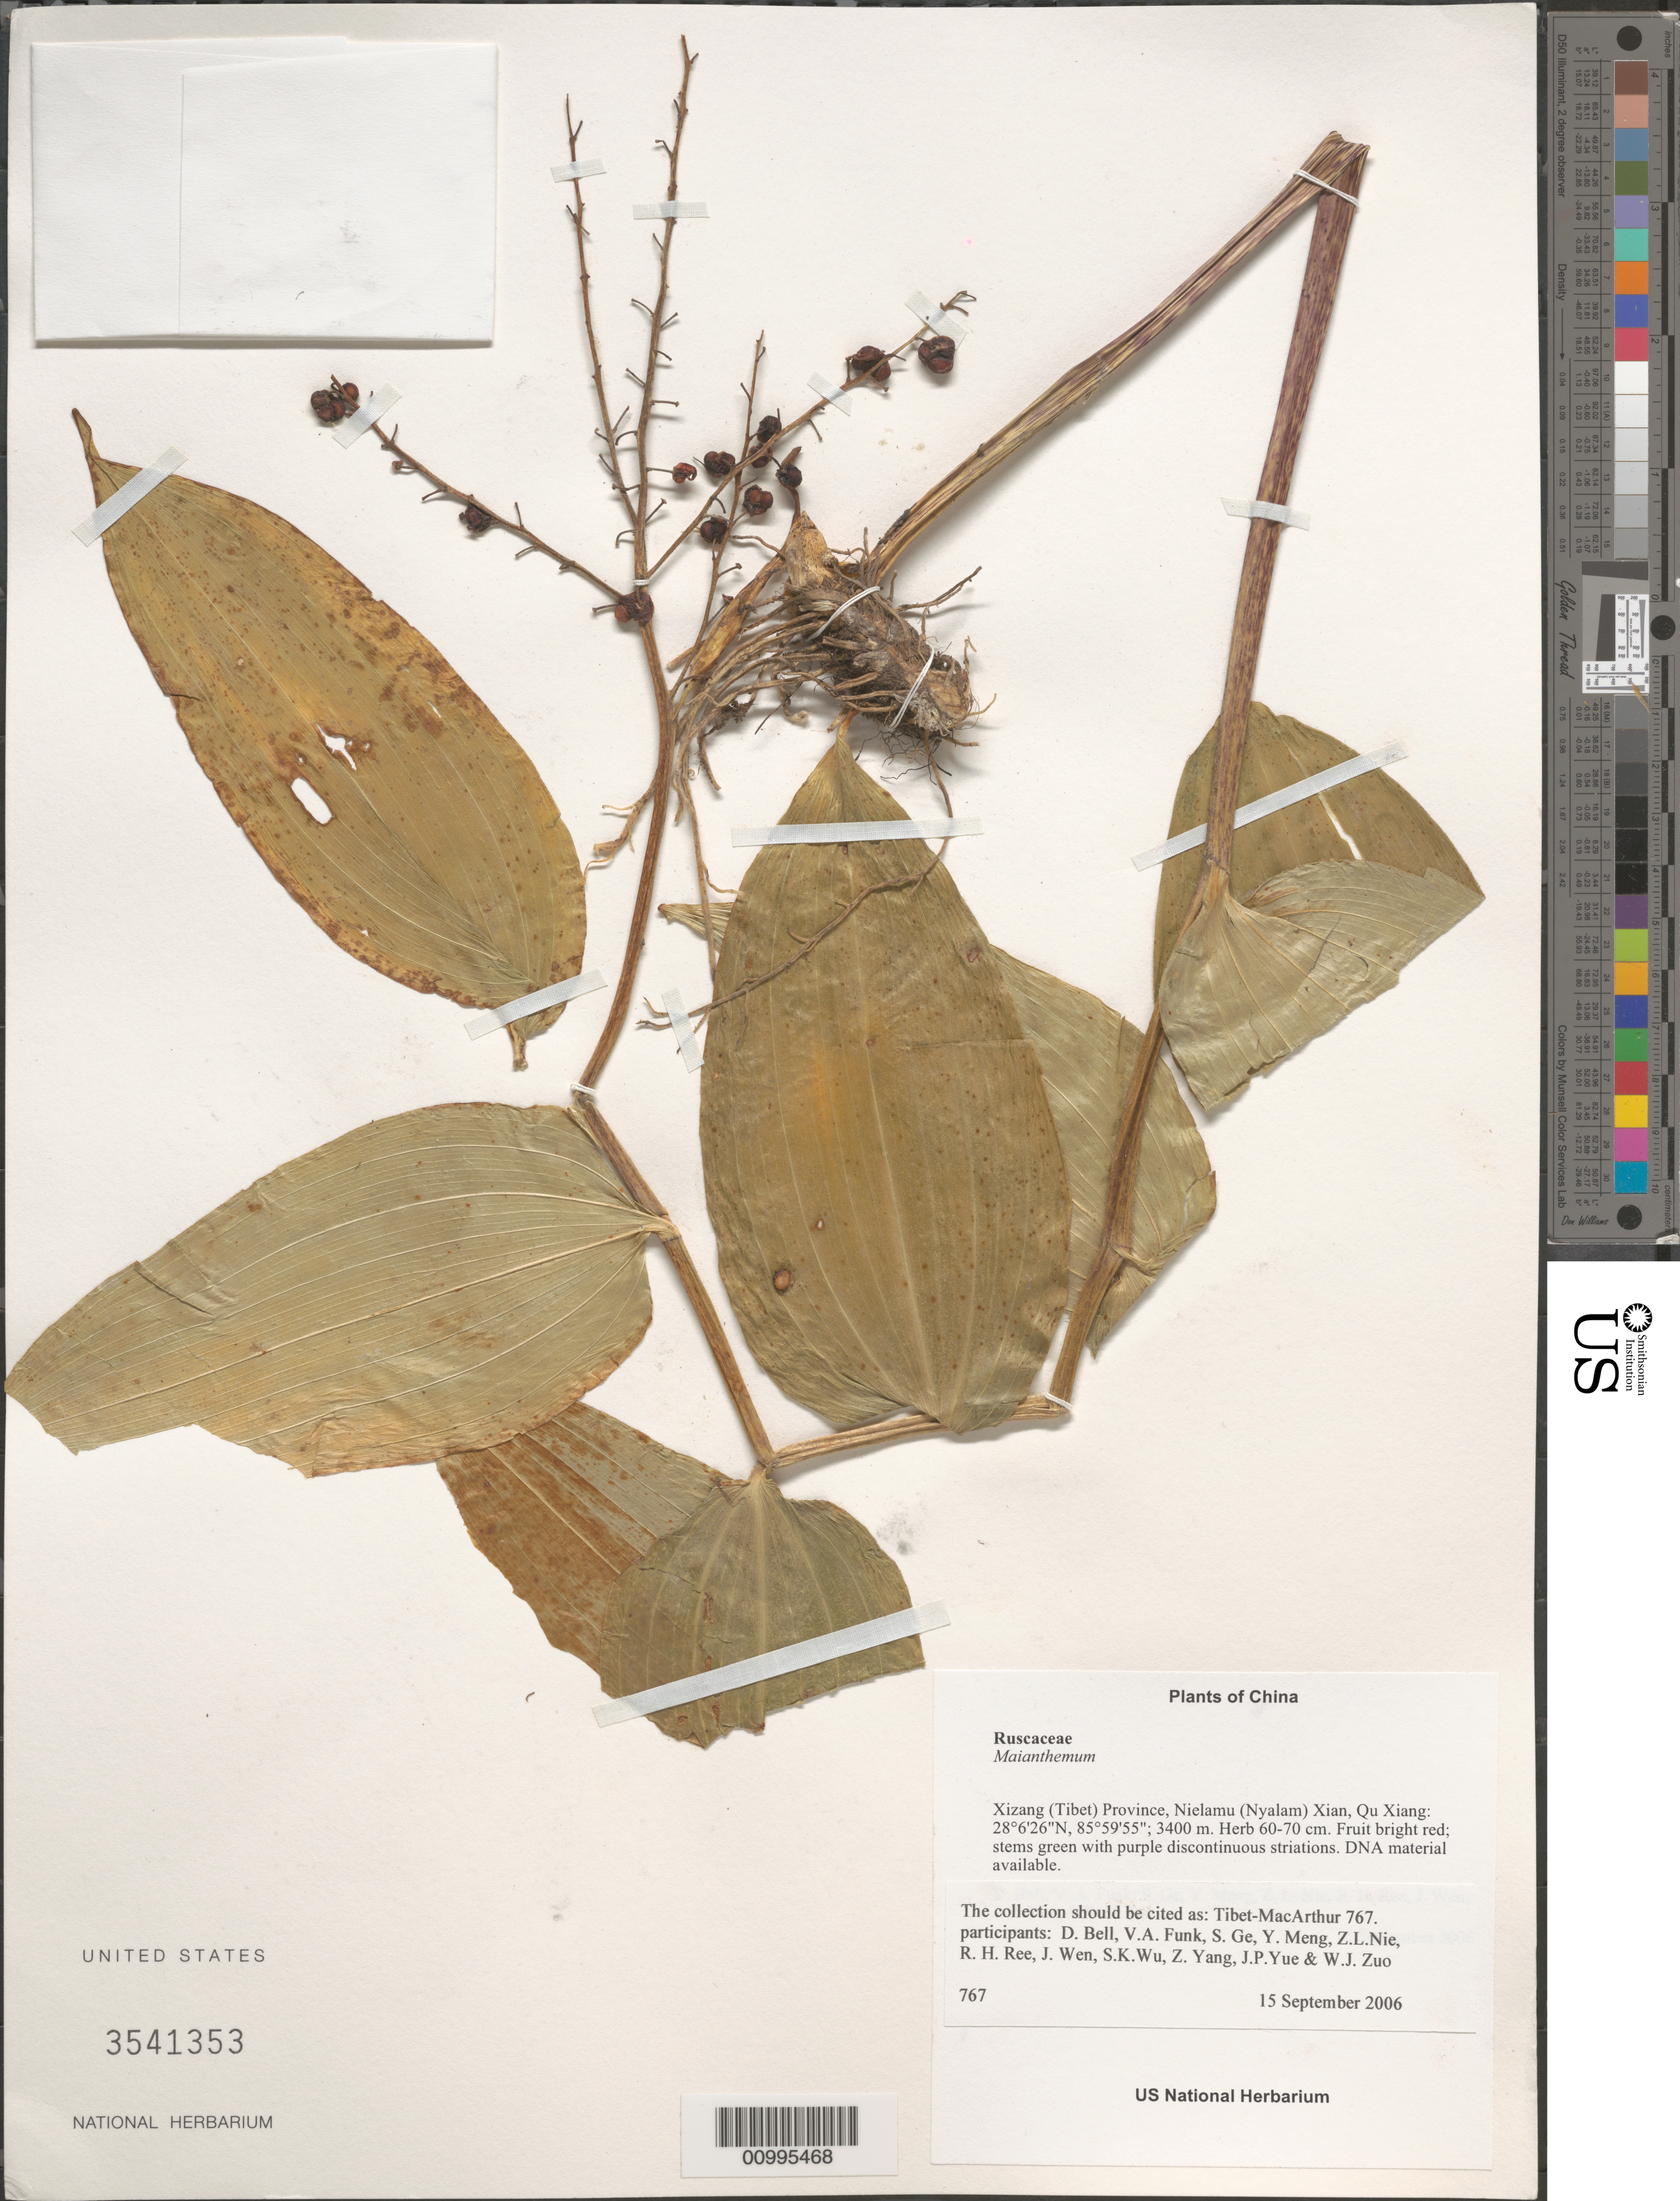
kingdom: Plantae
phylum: Tracheophyta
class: Liliopsida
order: Asparagales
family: Asparagaceae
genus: Maianthemum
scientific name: Maianthemum sp.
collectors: Tibet-MacArthur, D. A. Bell, V. Funk, S. Ge, Y. Meng, Z. Nie, R. Ree, J. Wen, J. Yue & W. Zuo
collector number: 767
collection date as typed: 15 Sep 2006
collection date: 2006-09-15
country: China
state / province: Xizang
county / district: Nielamu (Nyalam) Xian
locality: Qu Xiang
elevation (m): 3400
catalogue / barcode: US 3541353